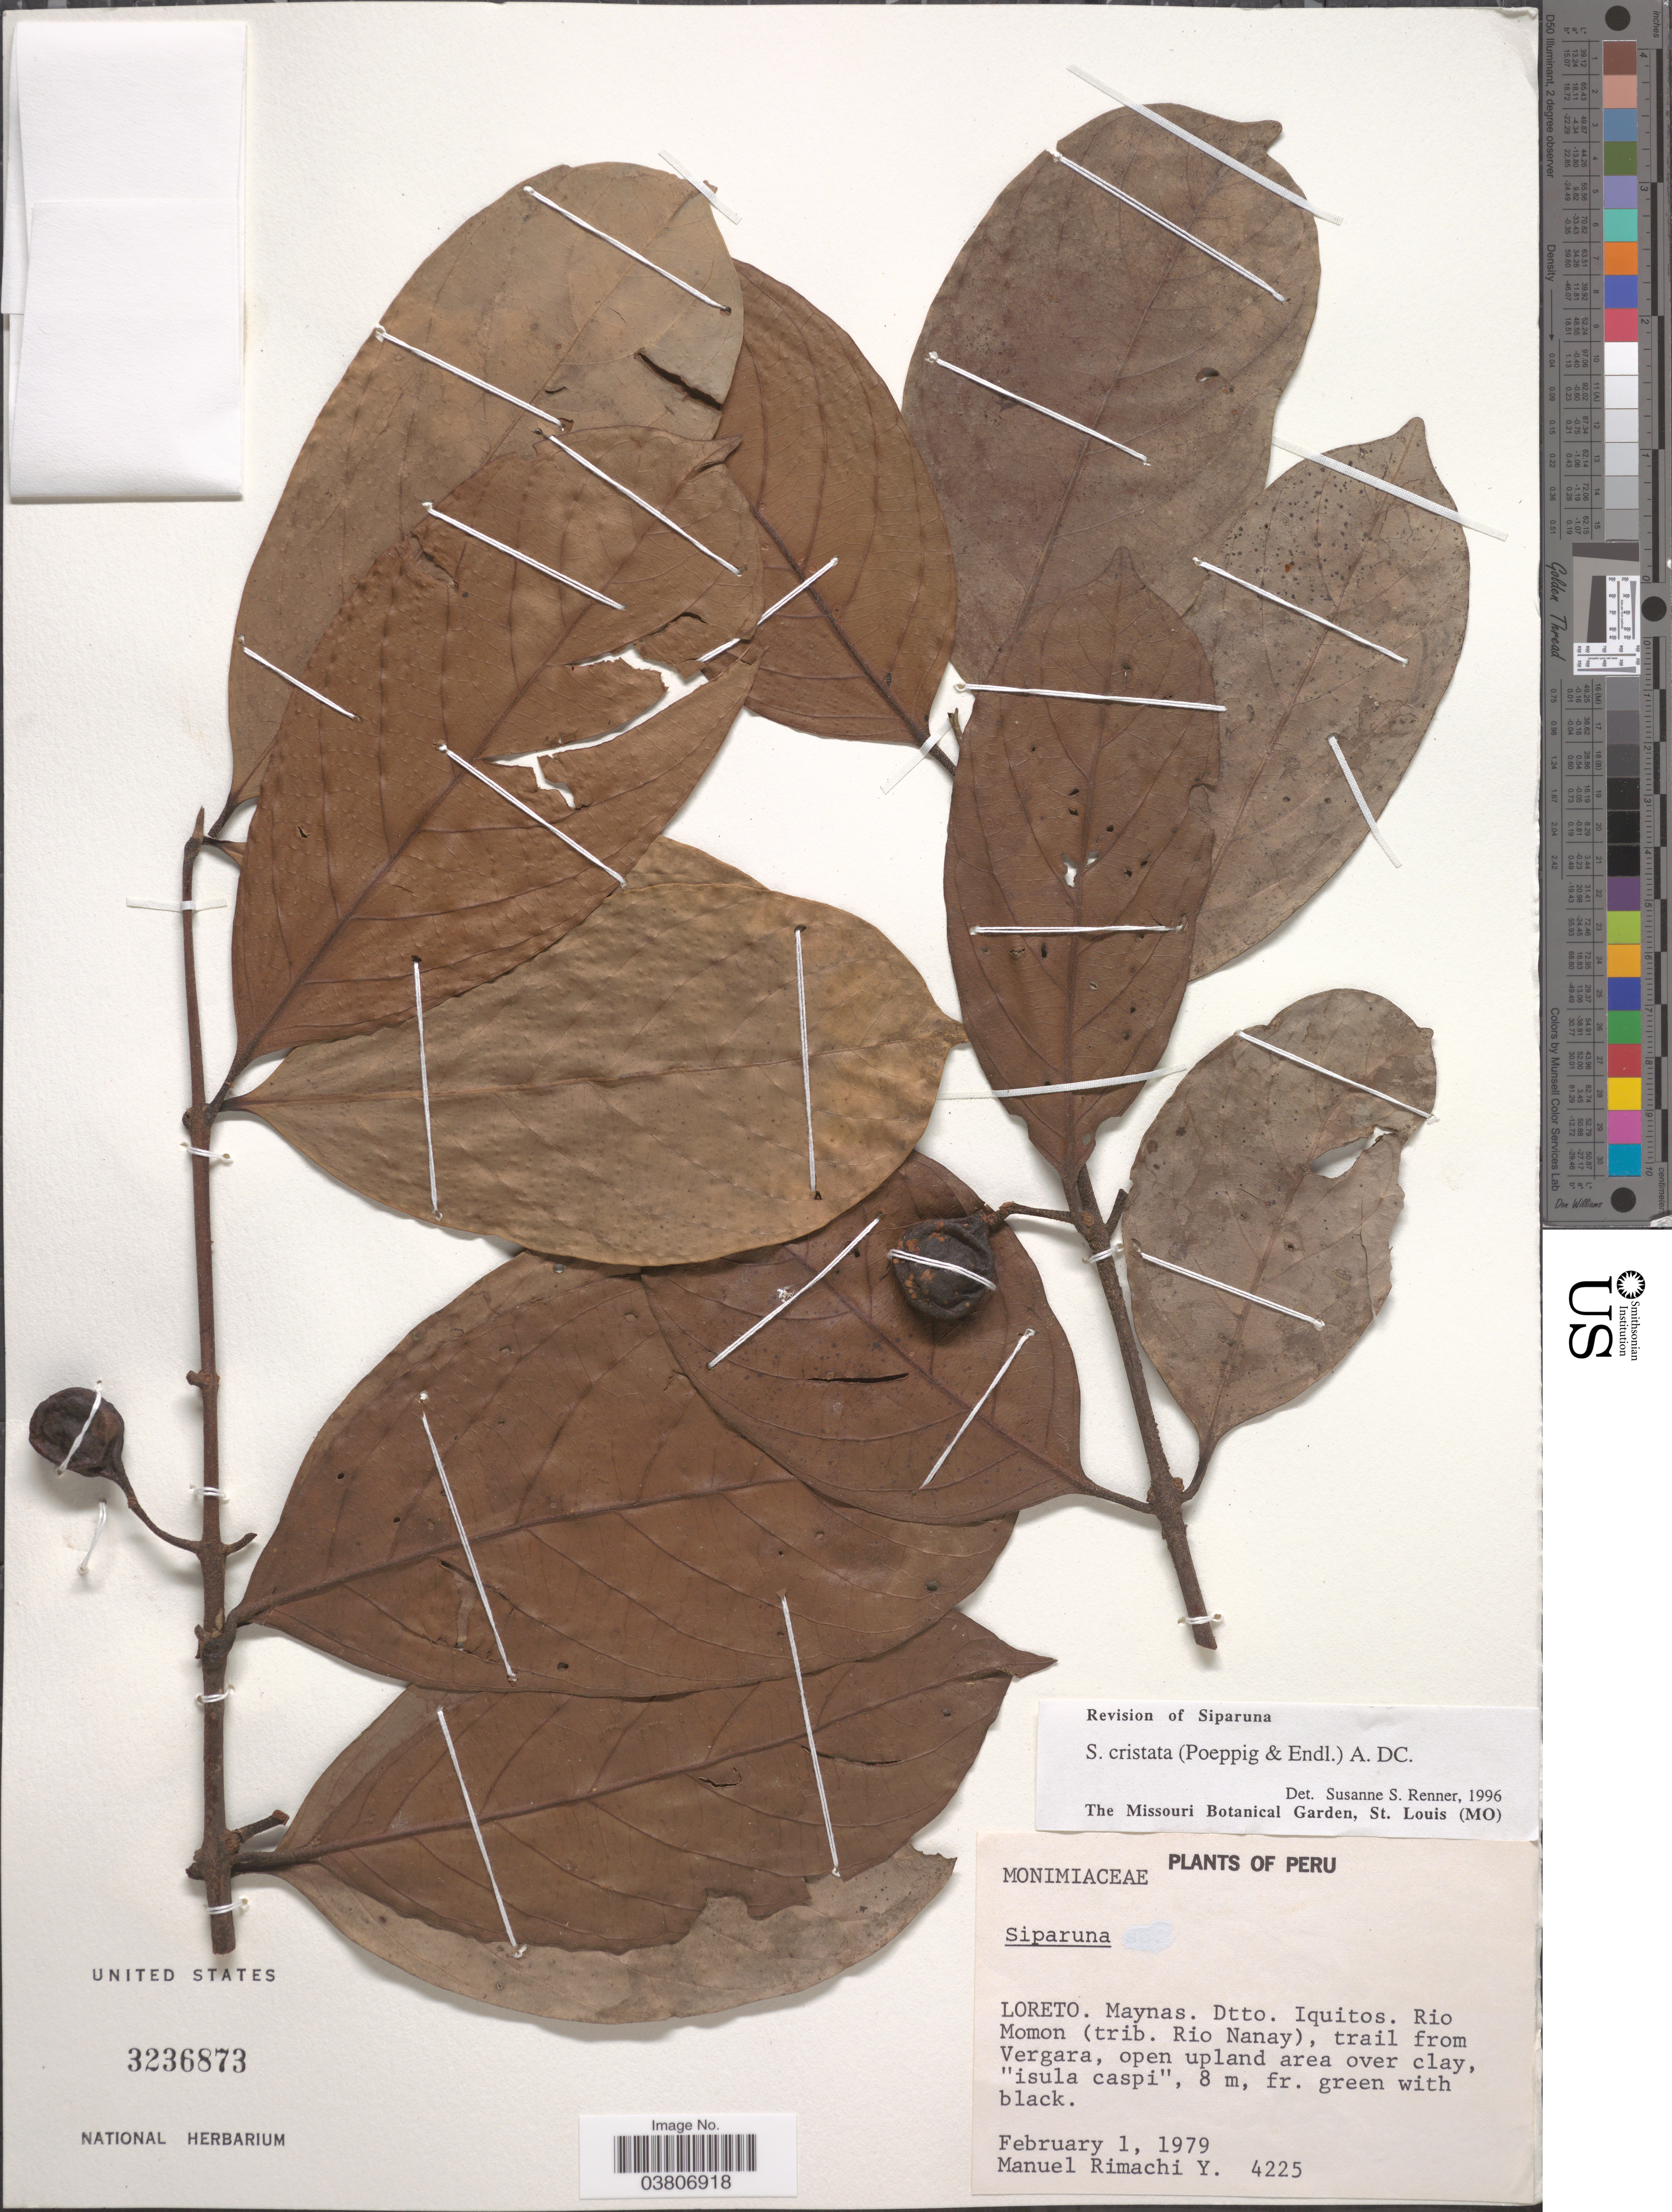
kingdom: Plantae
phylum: Tracheophyta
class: Magnoliopsida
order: Laurales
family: Siparunaceae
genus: Siparuna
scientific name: Siparuna cristata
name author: (Poepp. & Endl.) A. DC.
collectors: M. Rimachi Y.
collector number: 4225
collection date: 1979-02-01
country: Peru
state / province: Loreto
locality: Maynas. Dtto. Iquitos. Rio Momon (trib. Rio Nanay), trail from Vergara.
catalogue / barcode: US 3236873